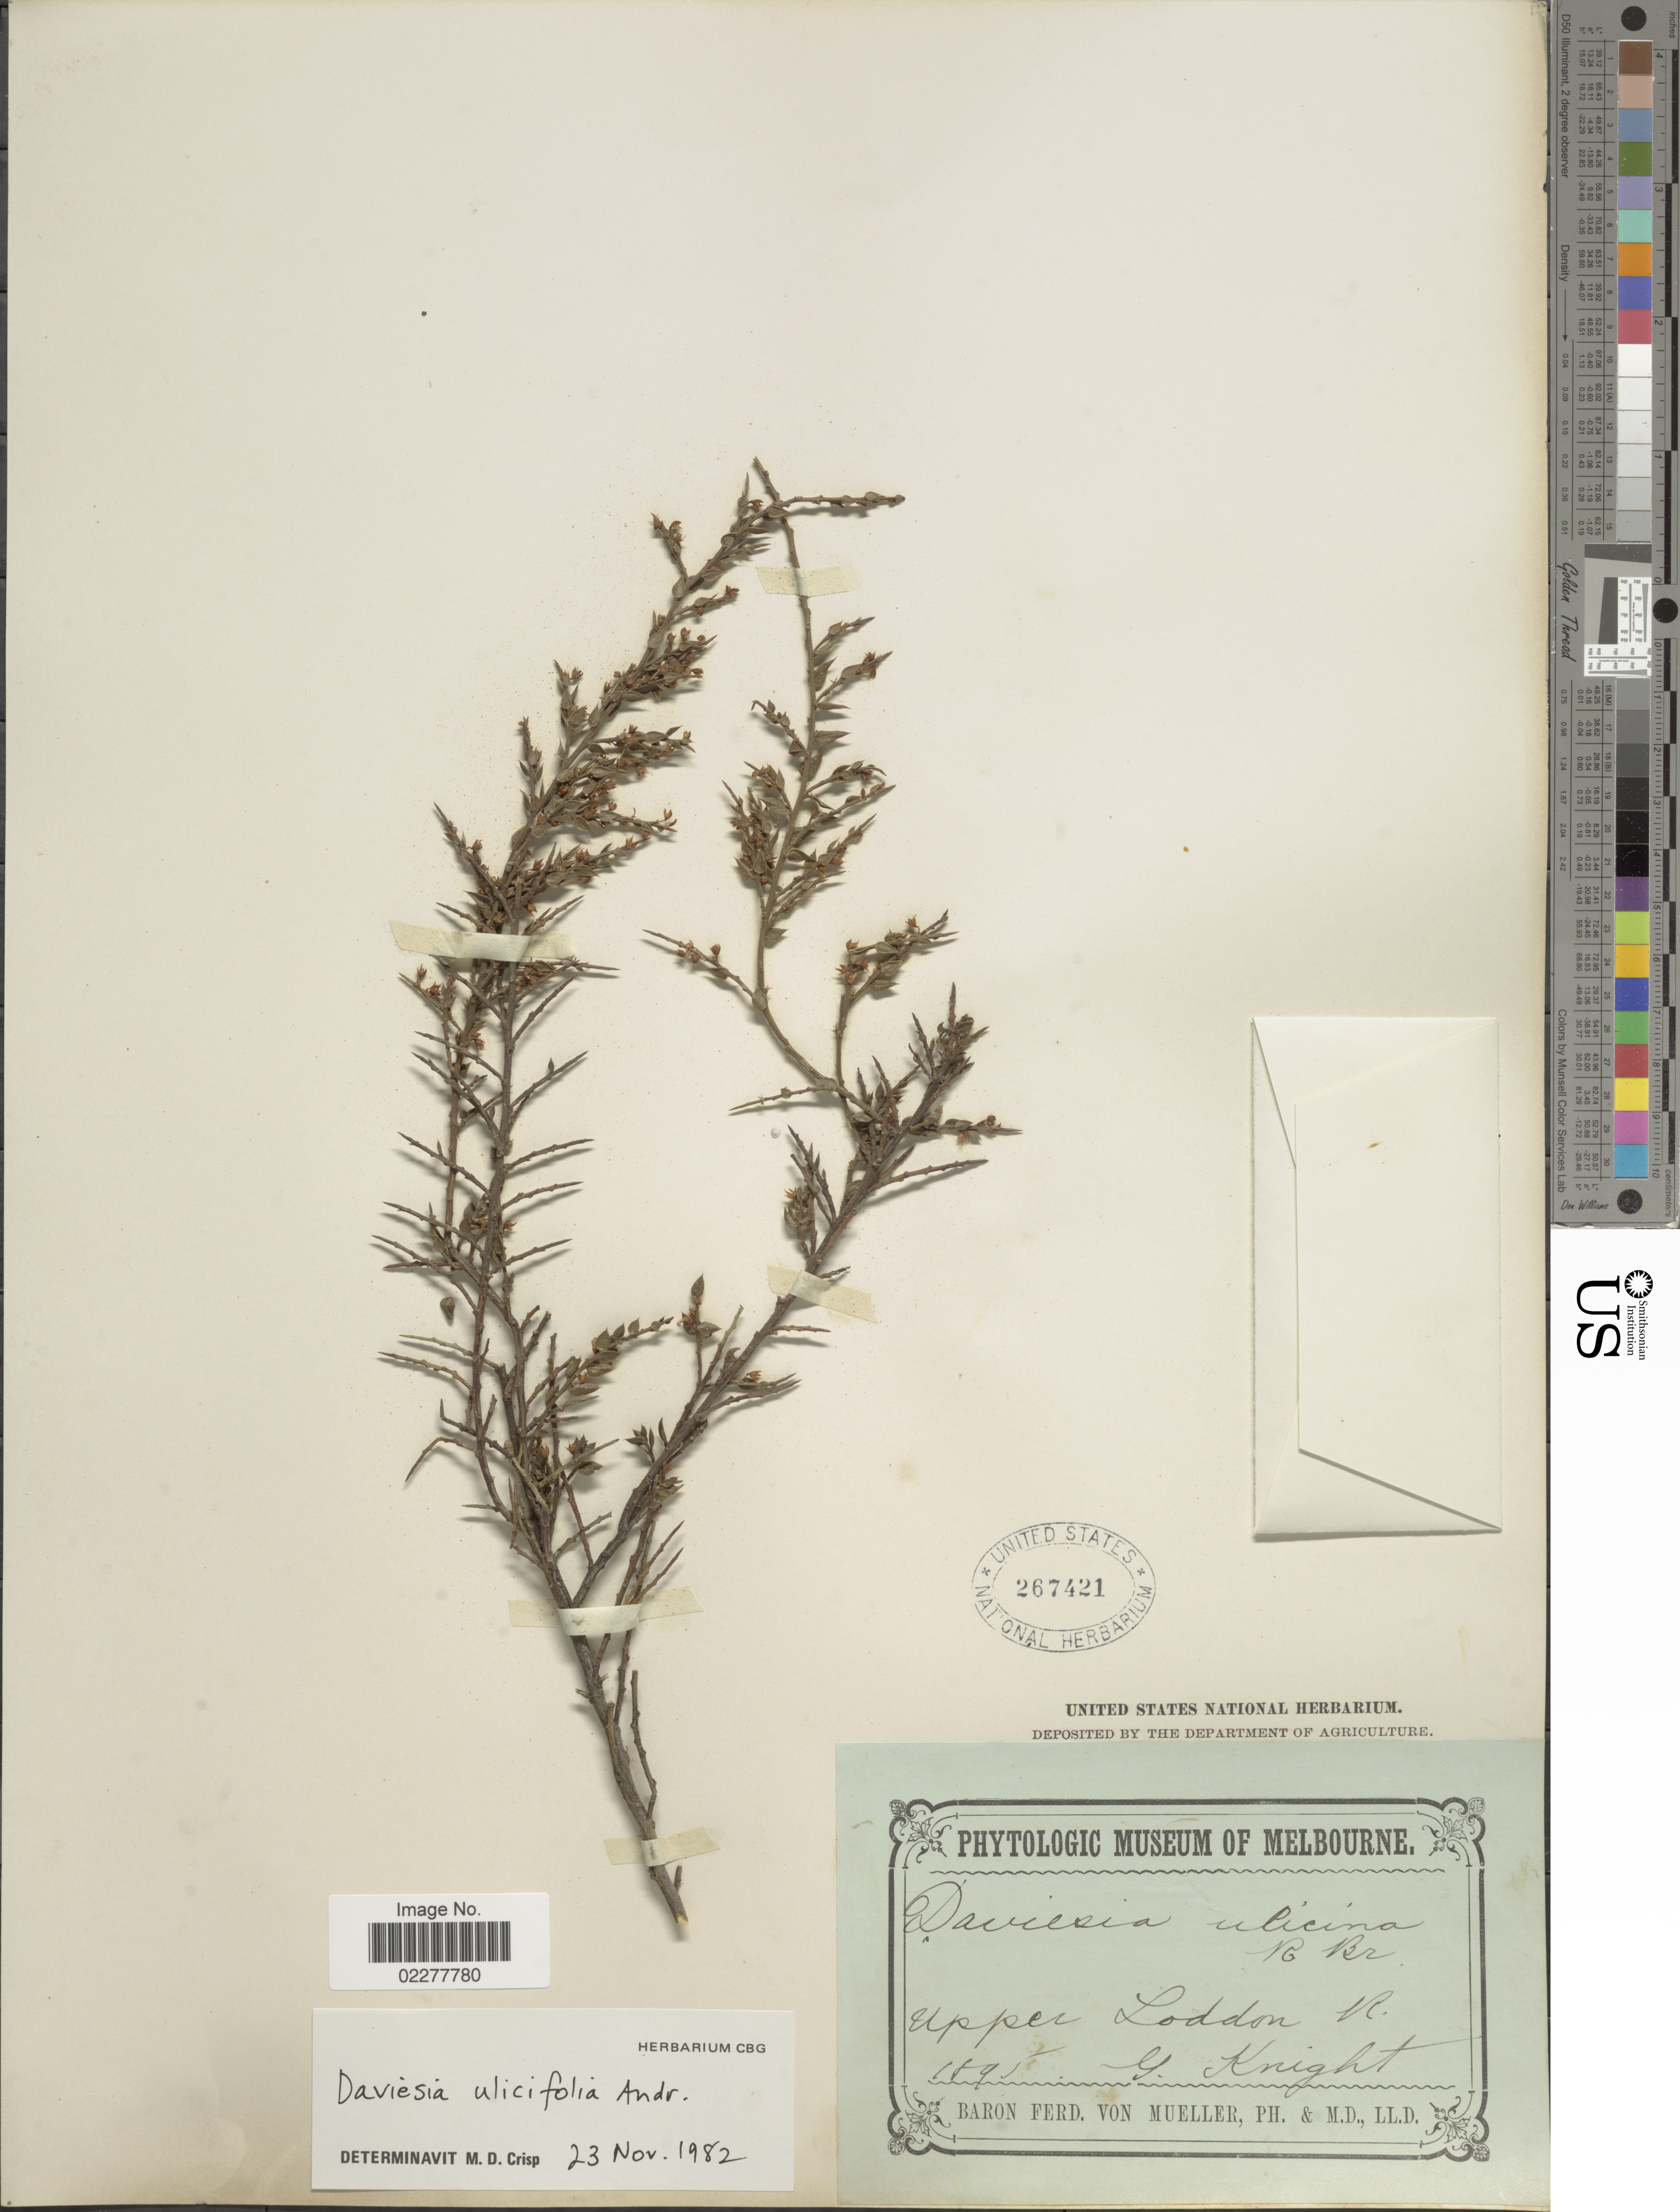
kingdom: Plantae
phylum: Tracheophyta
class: Magnoliopsida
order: Fabales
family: Fabaceae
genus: Daviesia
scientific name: Daviesia ulicifolia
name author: Andrews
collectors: J. Knight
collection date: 1895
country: Australia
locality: Upper Loddon R.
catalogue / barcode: US 267421